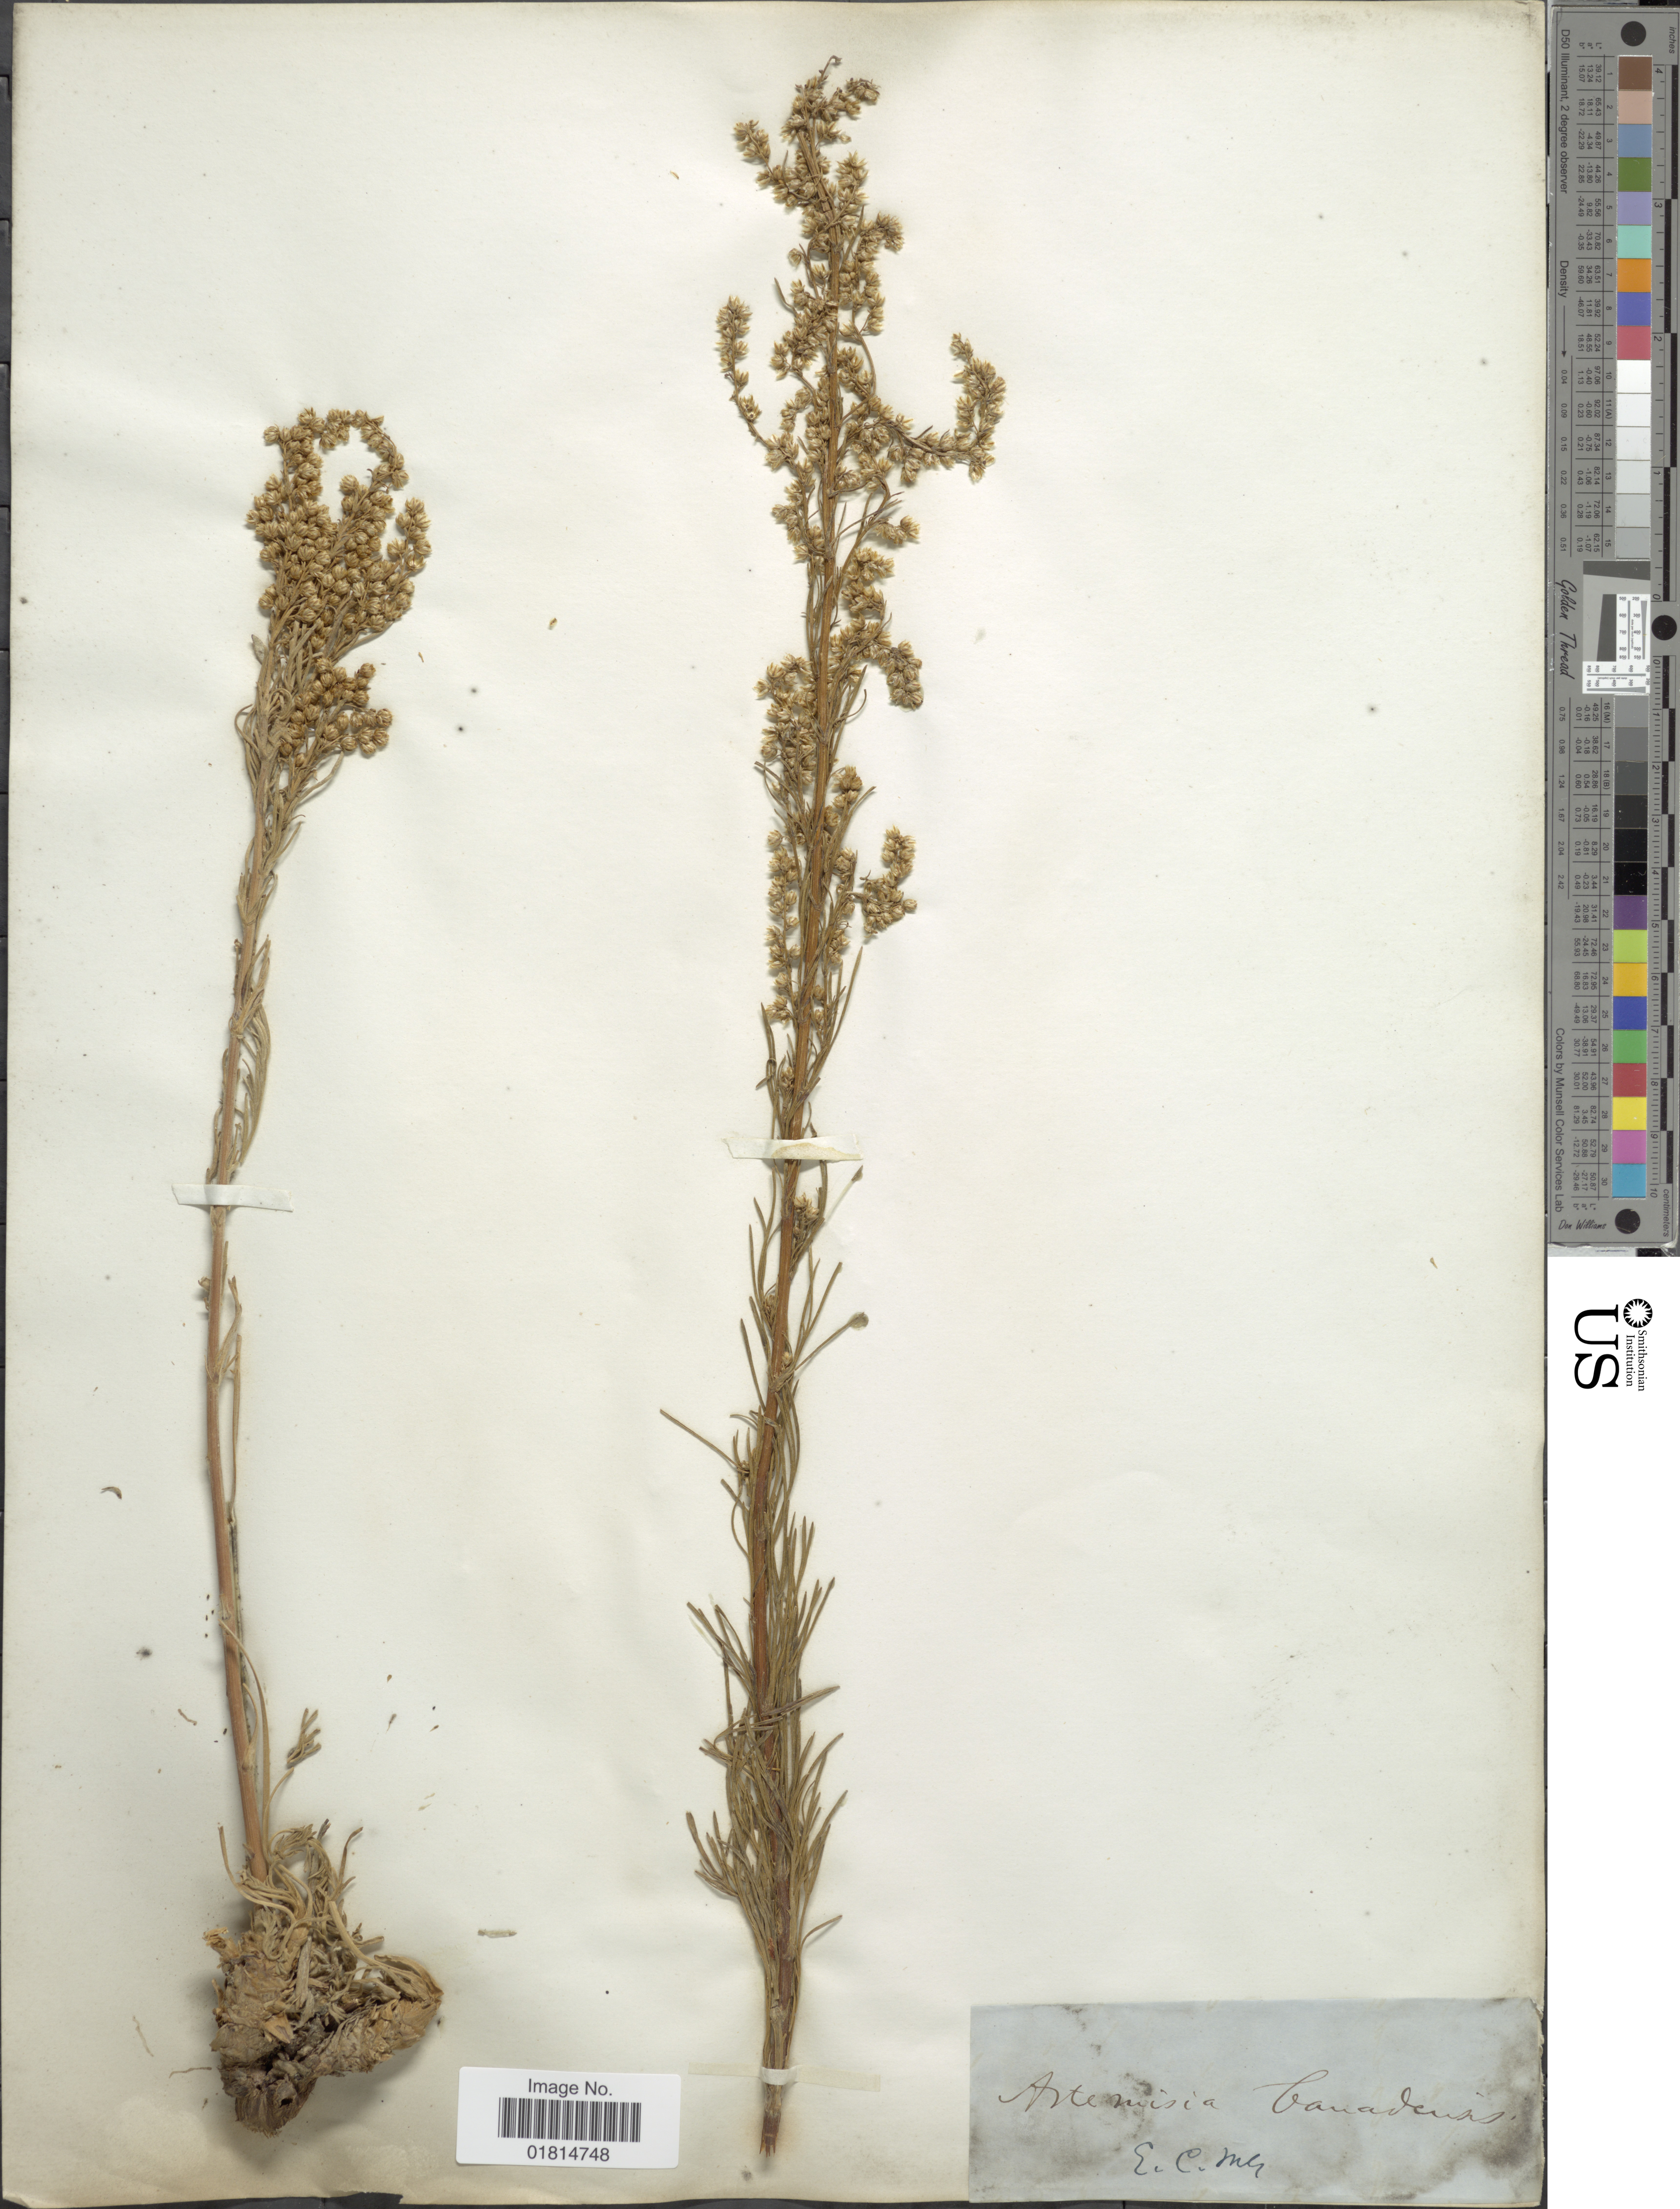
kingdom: Plantae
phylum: Tracheophyta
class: Magnoliopsida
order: Asterales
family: Asteraceae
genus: Artemisia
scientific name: Artemisia camporum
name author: Rydb.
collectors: E. Mer